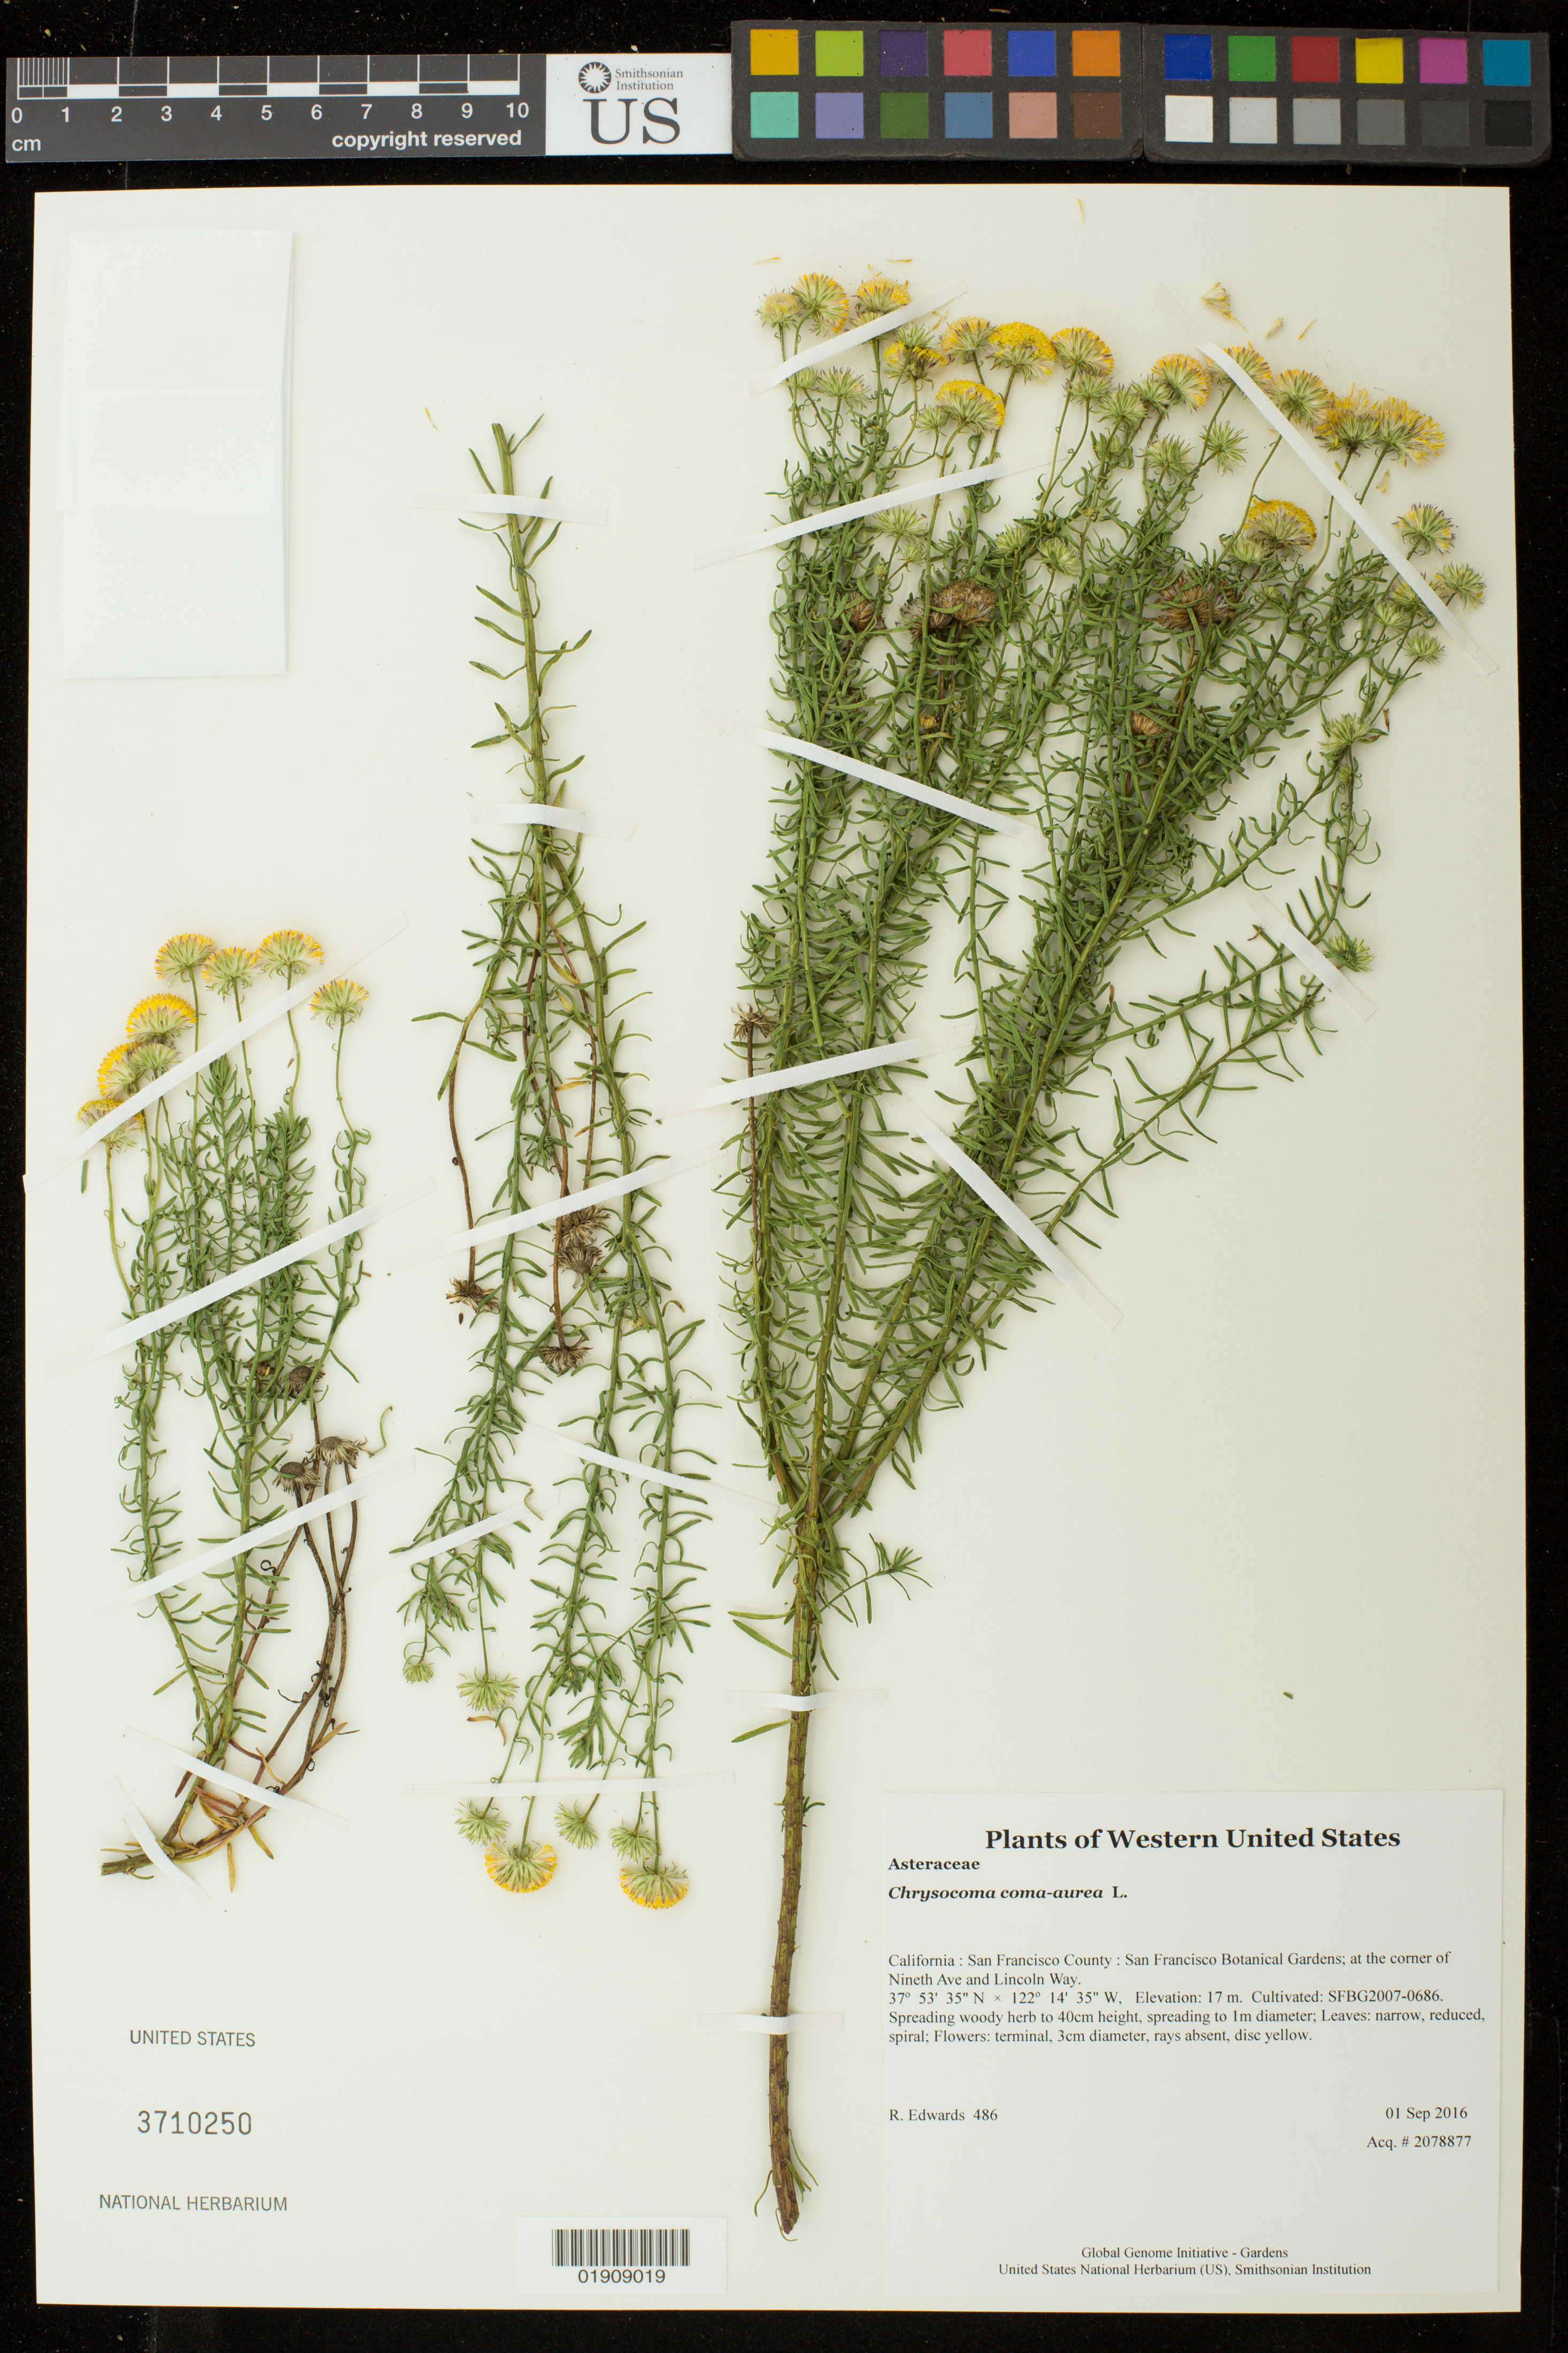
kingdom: Plantae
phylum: Tracheophyta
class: Magnoliopsida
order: Asterales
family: Asteraceae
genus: Chrysocoma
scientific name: Chrysocoma coma-aurea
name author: L.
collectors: R.D. Edwards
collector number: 486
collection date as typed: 1 September 2016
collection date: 2016-09-01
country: United States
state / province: California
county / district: San Francisco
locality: San Francisco Botanical Gardens; at the corner of Ninth Ave and Lincoln Way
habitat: Cultivated: SFBG2007-0686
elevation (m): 16.9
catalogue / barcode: US 3710250